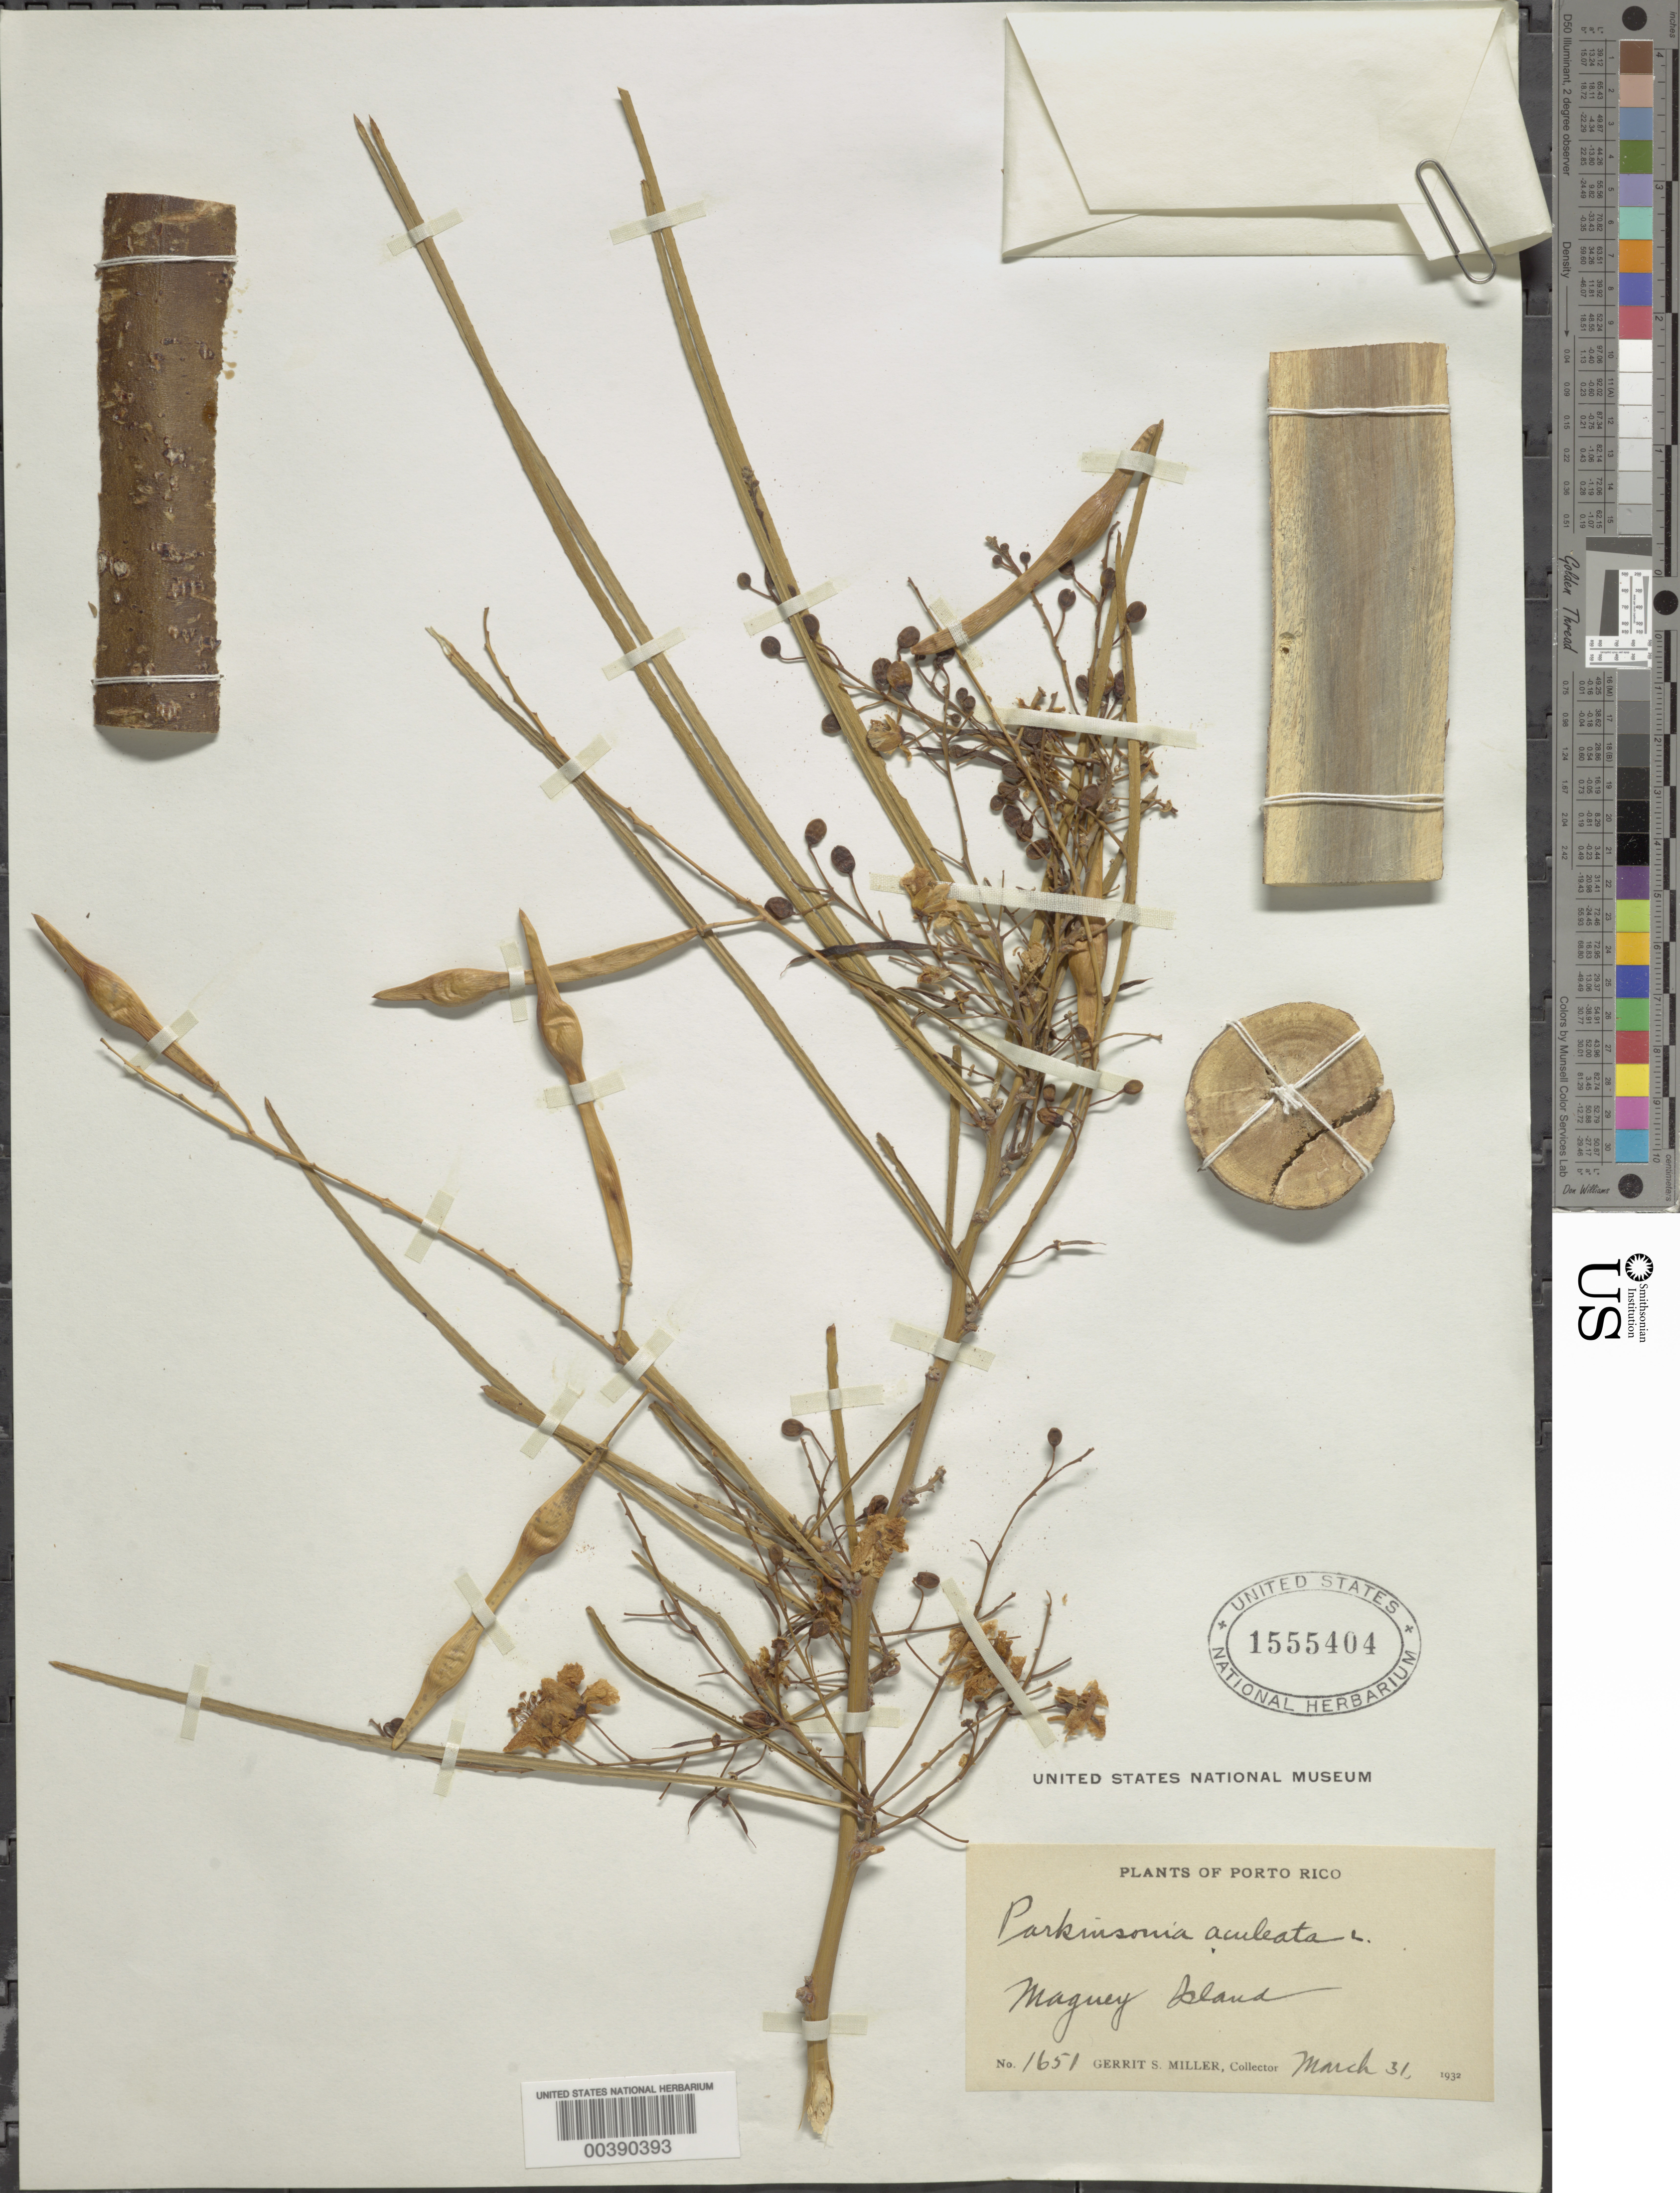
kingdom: Plantae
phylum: Tracheophyta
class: Magnoliopsida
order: Fabales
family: Fabaceae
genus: Parkinsonia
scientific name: Parkinsonia aculeata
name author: L.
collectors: G. S. Miller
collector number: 1651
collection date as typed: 31 Mar 1932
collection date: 1932-03-31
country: Puerto Rico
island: Greater Antilles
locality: Maguey island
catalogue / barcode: US 1555404